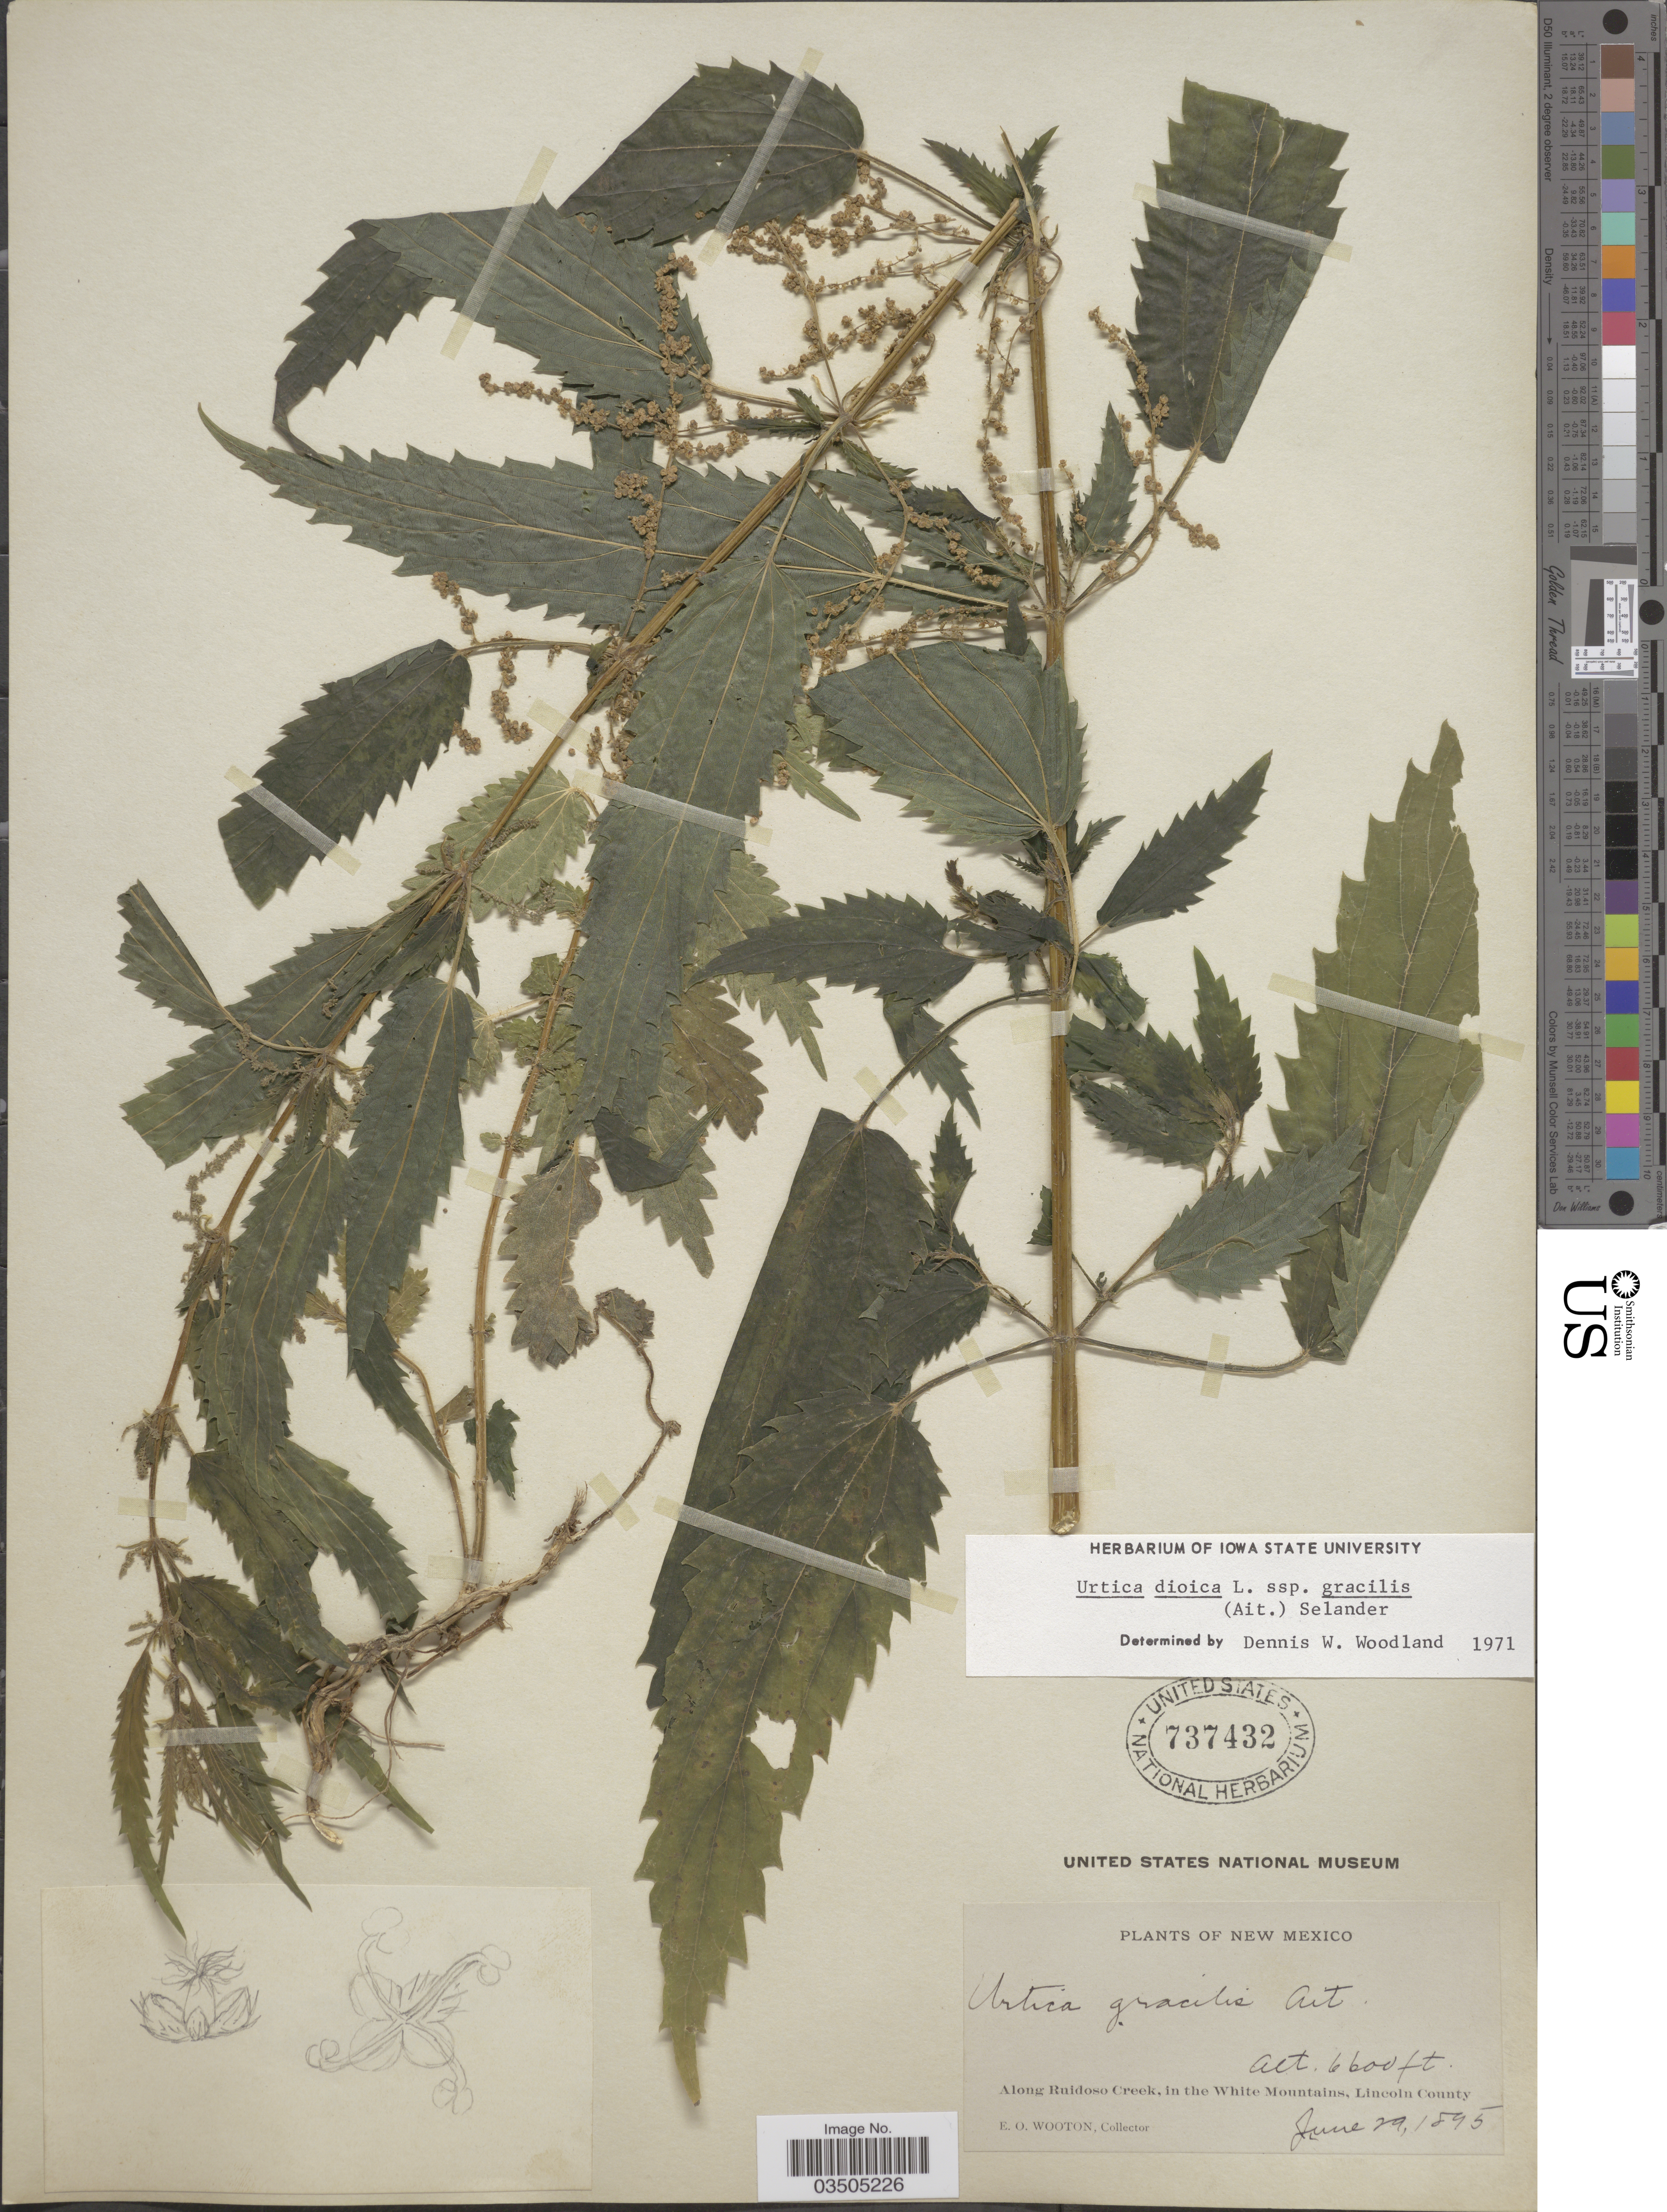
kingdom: Plantae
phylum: Tracheophyta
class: Magnoliopsida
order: Rosales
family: Urticaceae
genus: Urtica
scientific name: Urtica dioica subsp. gracilis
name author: L.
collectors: E. O. Wooton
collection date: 1895-06-29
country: United States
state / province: New Mexico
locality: Along Ruidoso Creek, in the White Mountains, Lincoln County.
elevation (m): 2012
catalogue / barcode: US 737432